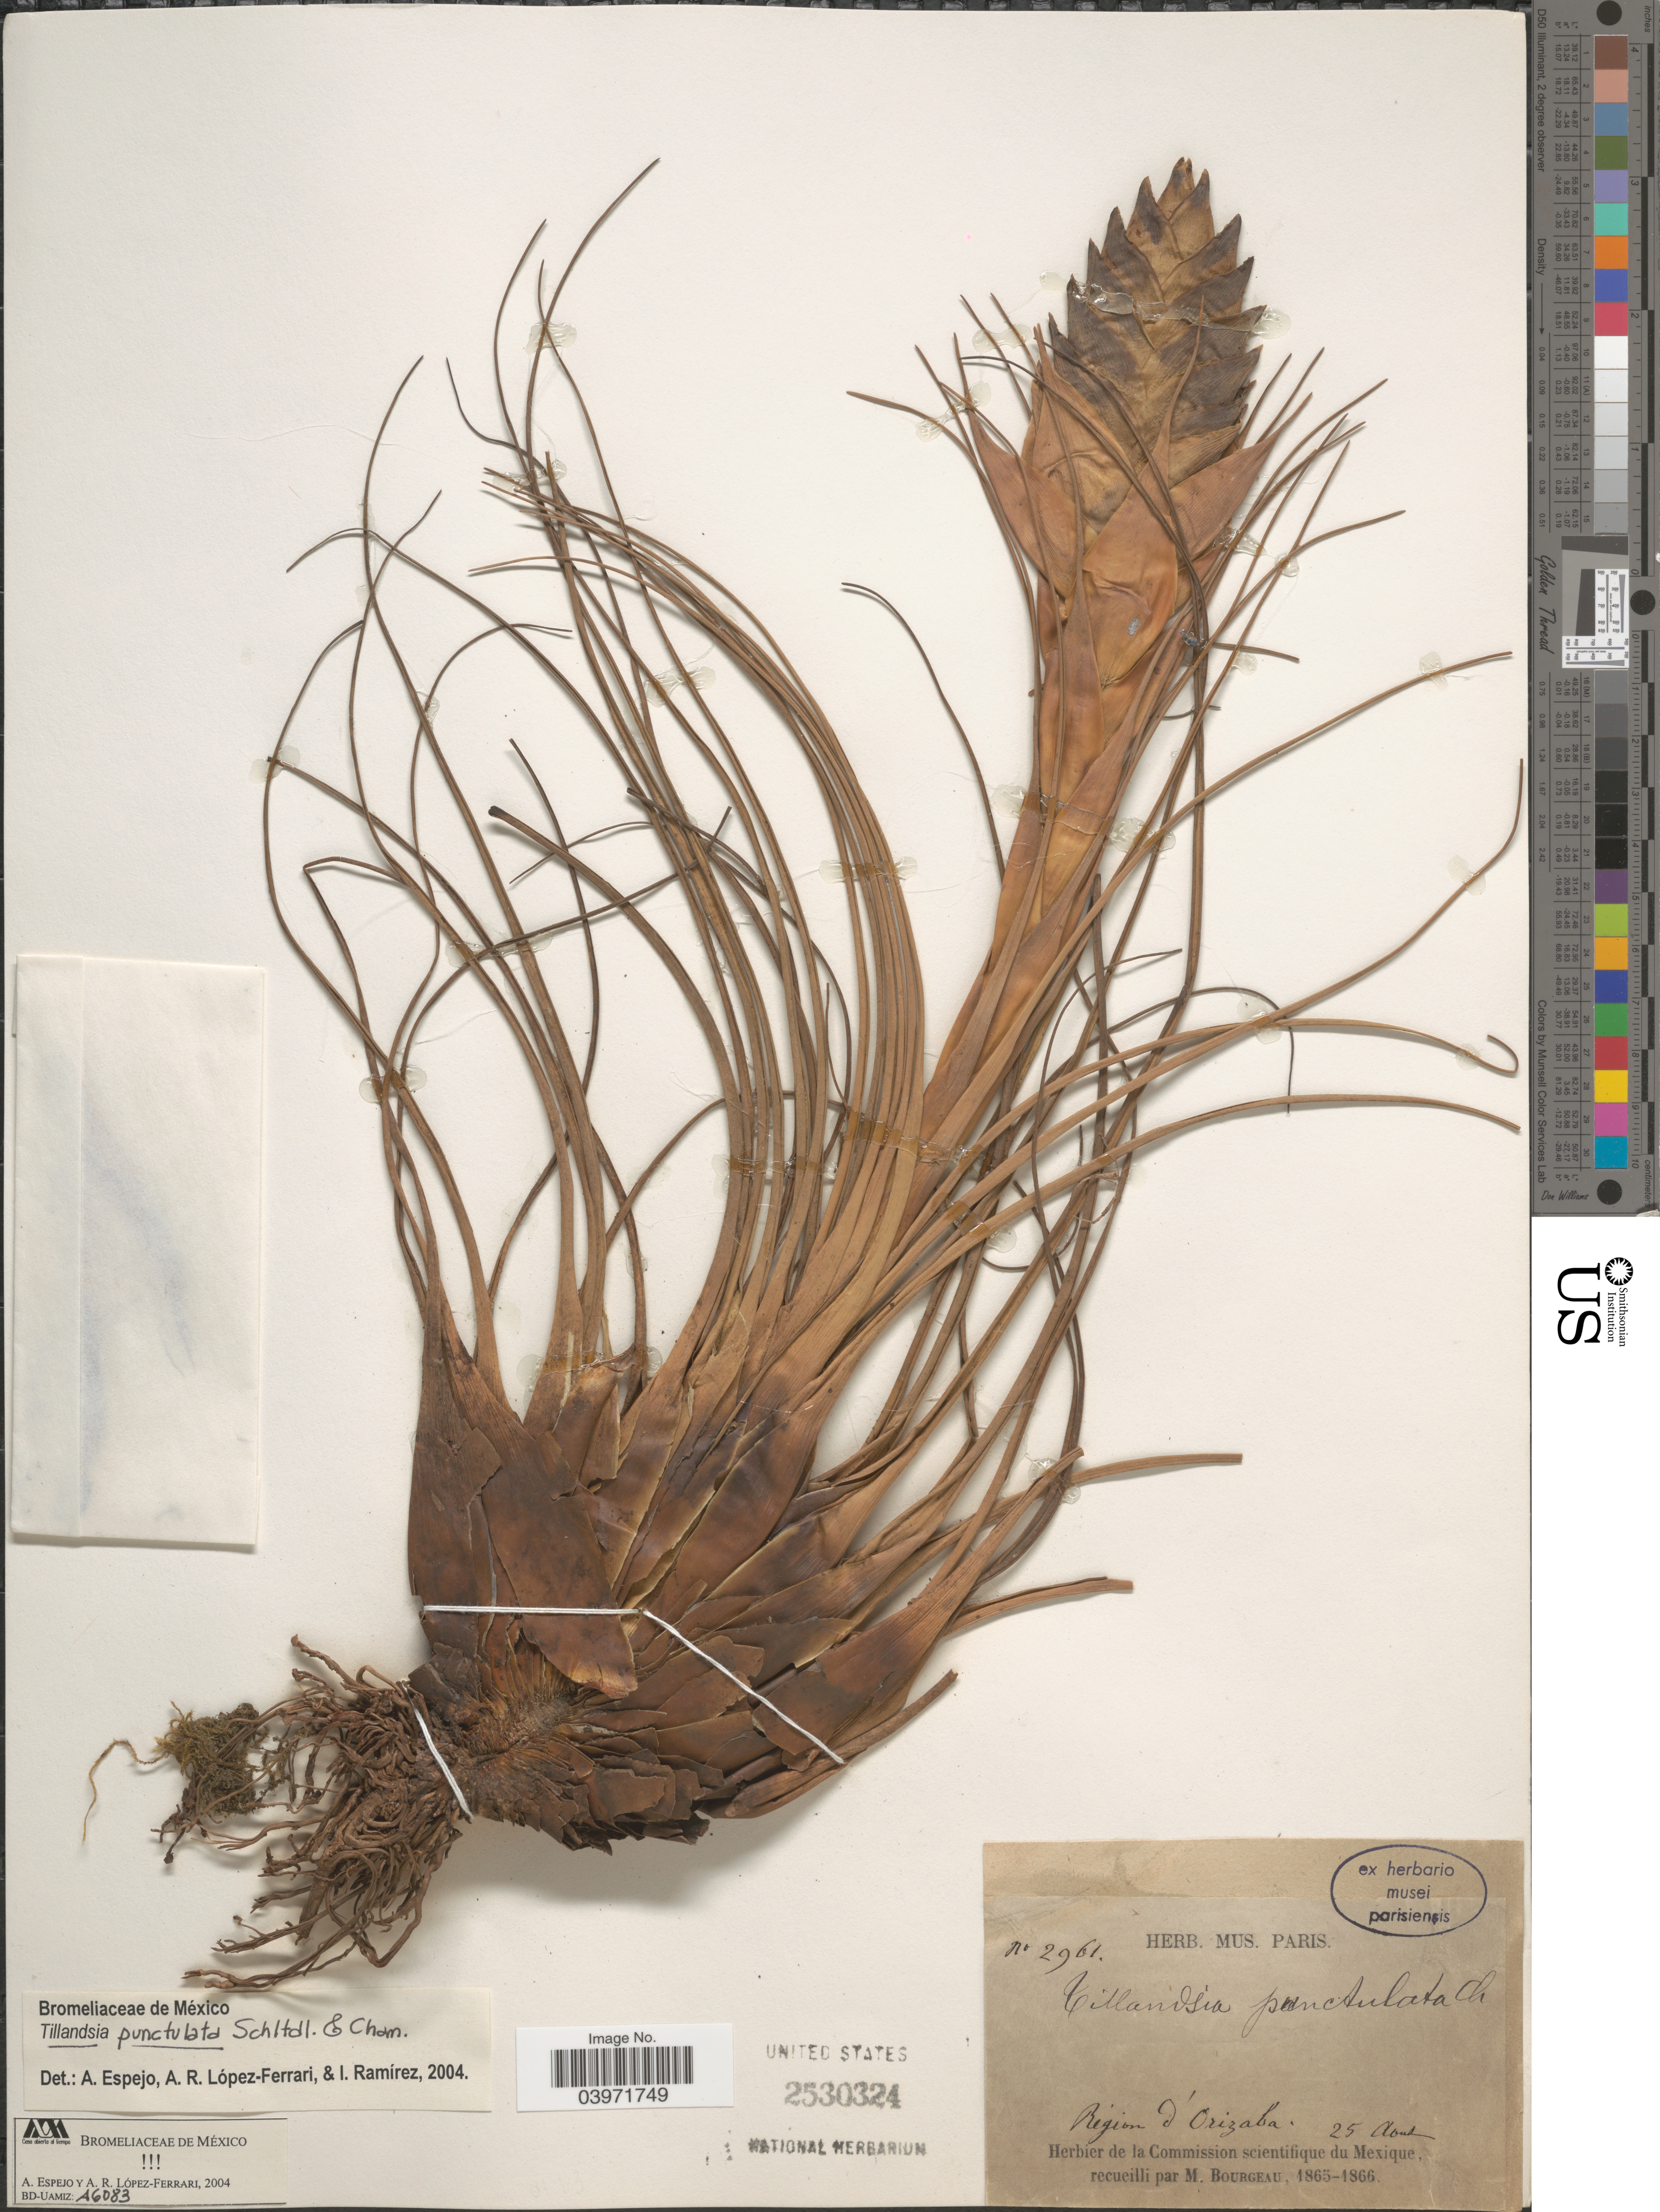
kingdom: Plantae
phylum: Tracheophyta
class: Liliopsida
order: Poales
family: Bromeliaceae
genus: Tillandsia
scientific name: Tillandsia punctulata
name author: Schltdl. & Cham.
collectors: M. Bourgeau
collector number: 2961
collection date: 1865-08-25/1866-08-25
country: Mexico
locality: Region d'Orizaba.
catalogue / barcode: US 2530324